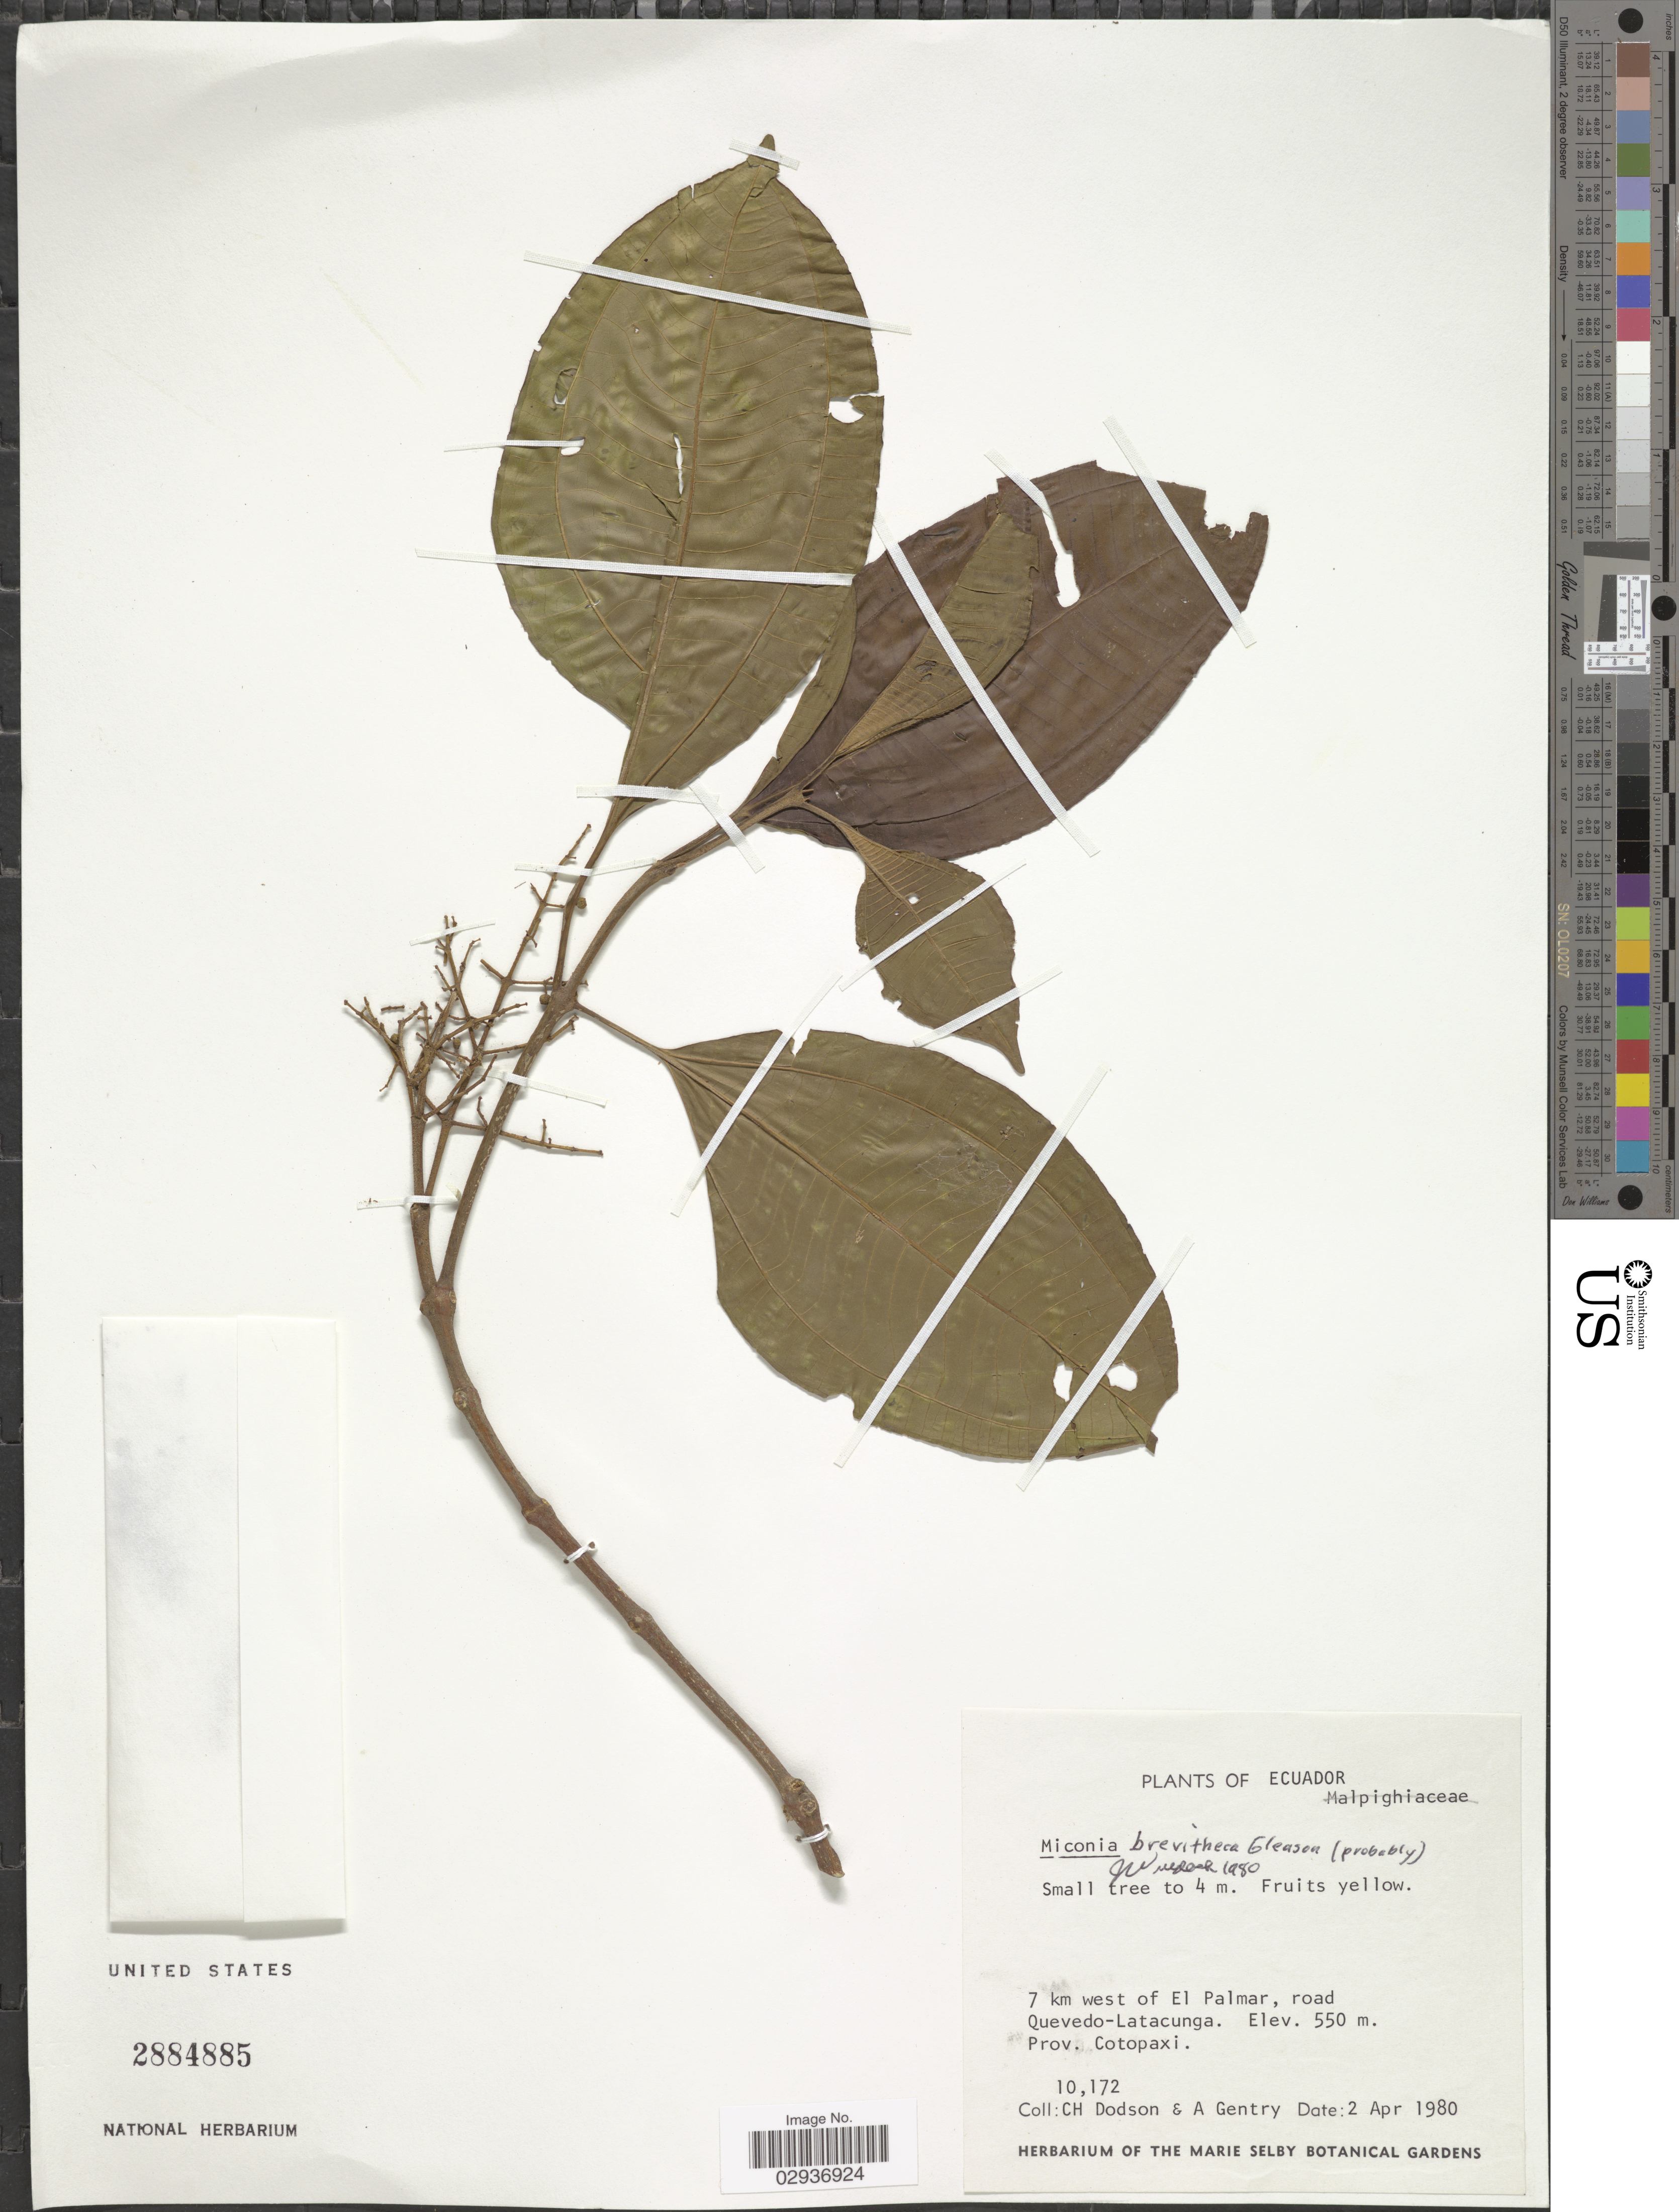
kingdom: Plantae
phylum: Tracheophyta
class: Magnoliopsida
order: Myrtales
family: Melastomataceae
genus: Miconia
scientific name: Miconia brevitheca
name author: Gleason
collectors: C. H. Dodson & A. H. Gentry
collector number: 10172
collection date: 1980-04-02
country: Ecuador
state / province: Cotopaxi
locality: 7 km west of El Palmar, road Quevedo-Latacunga.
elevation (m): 550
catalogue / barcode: US 2884885